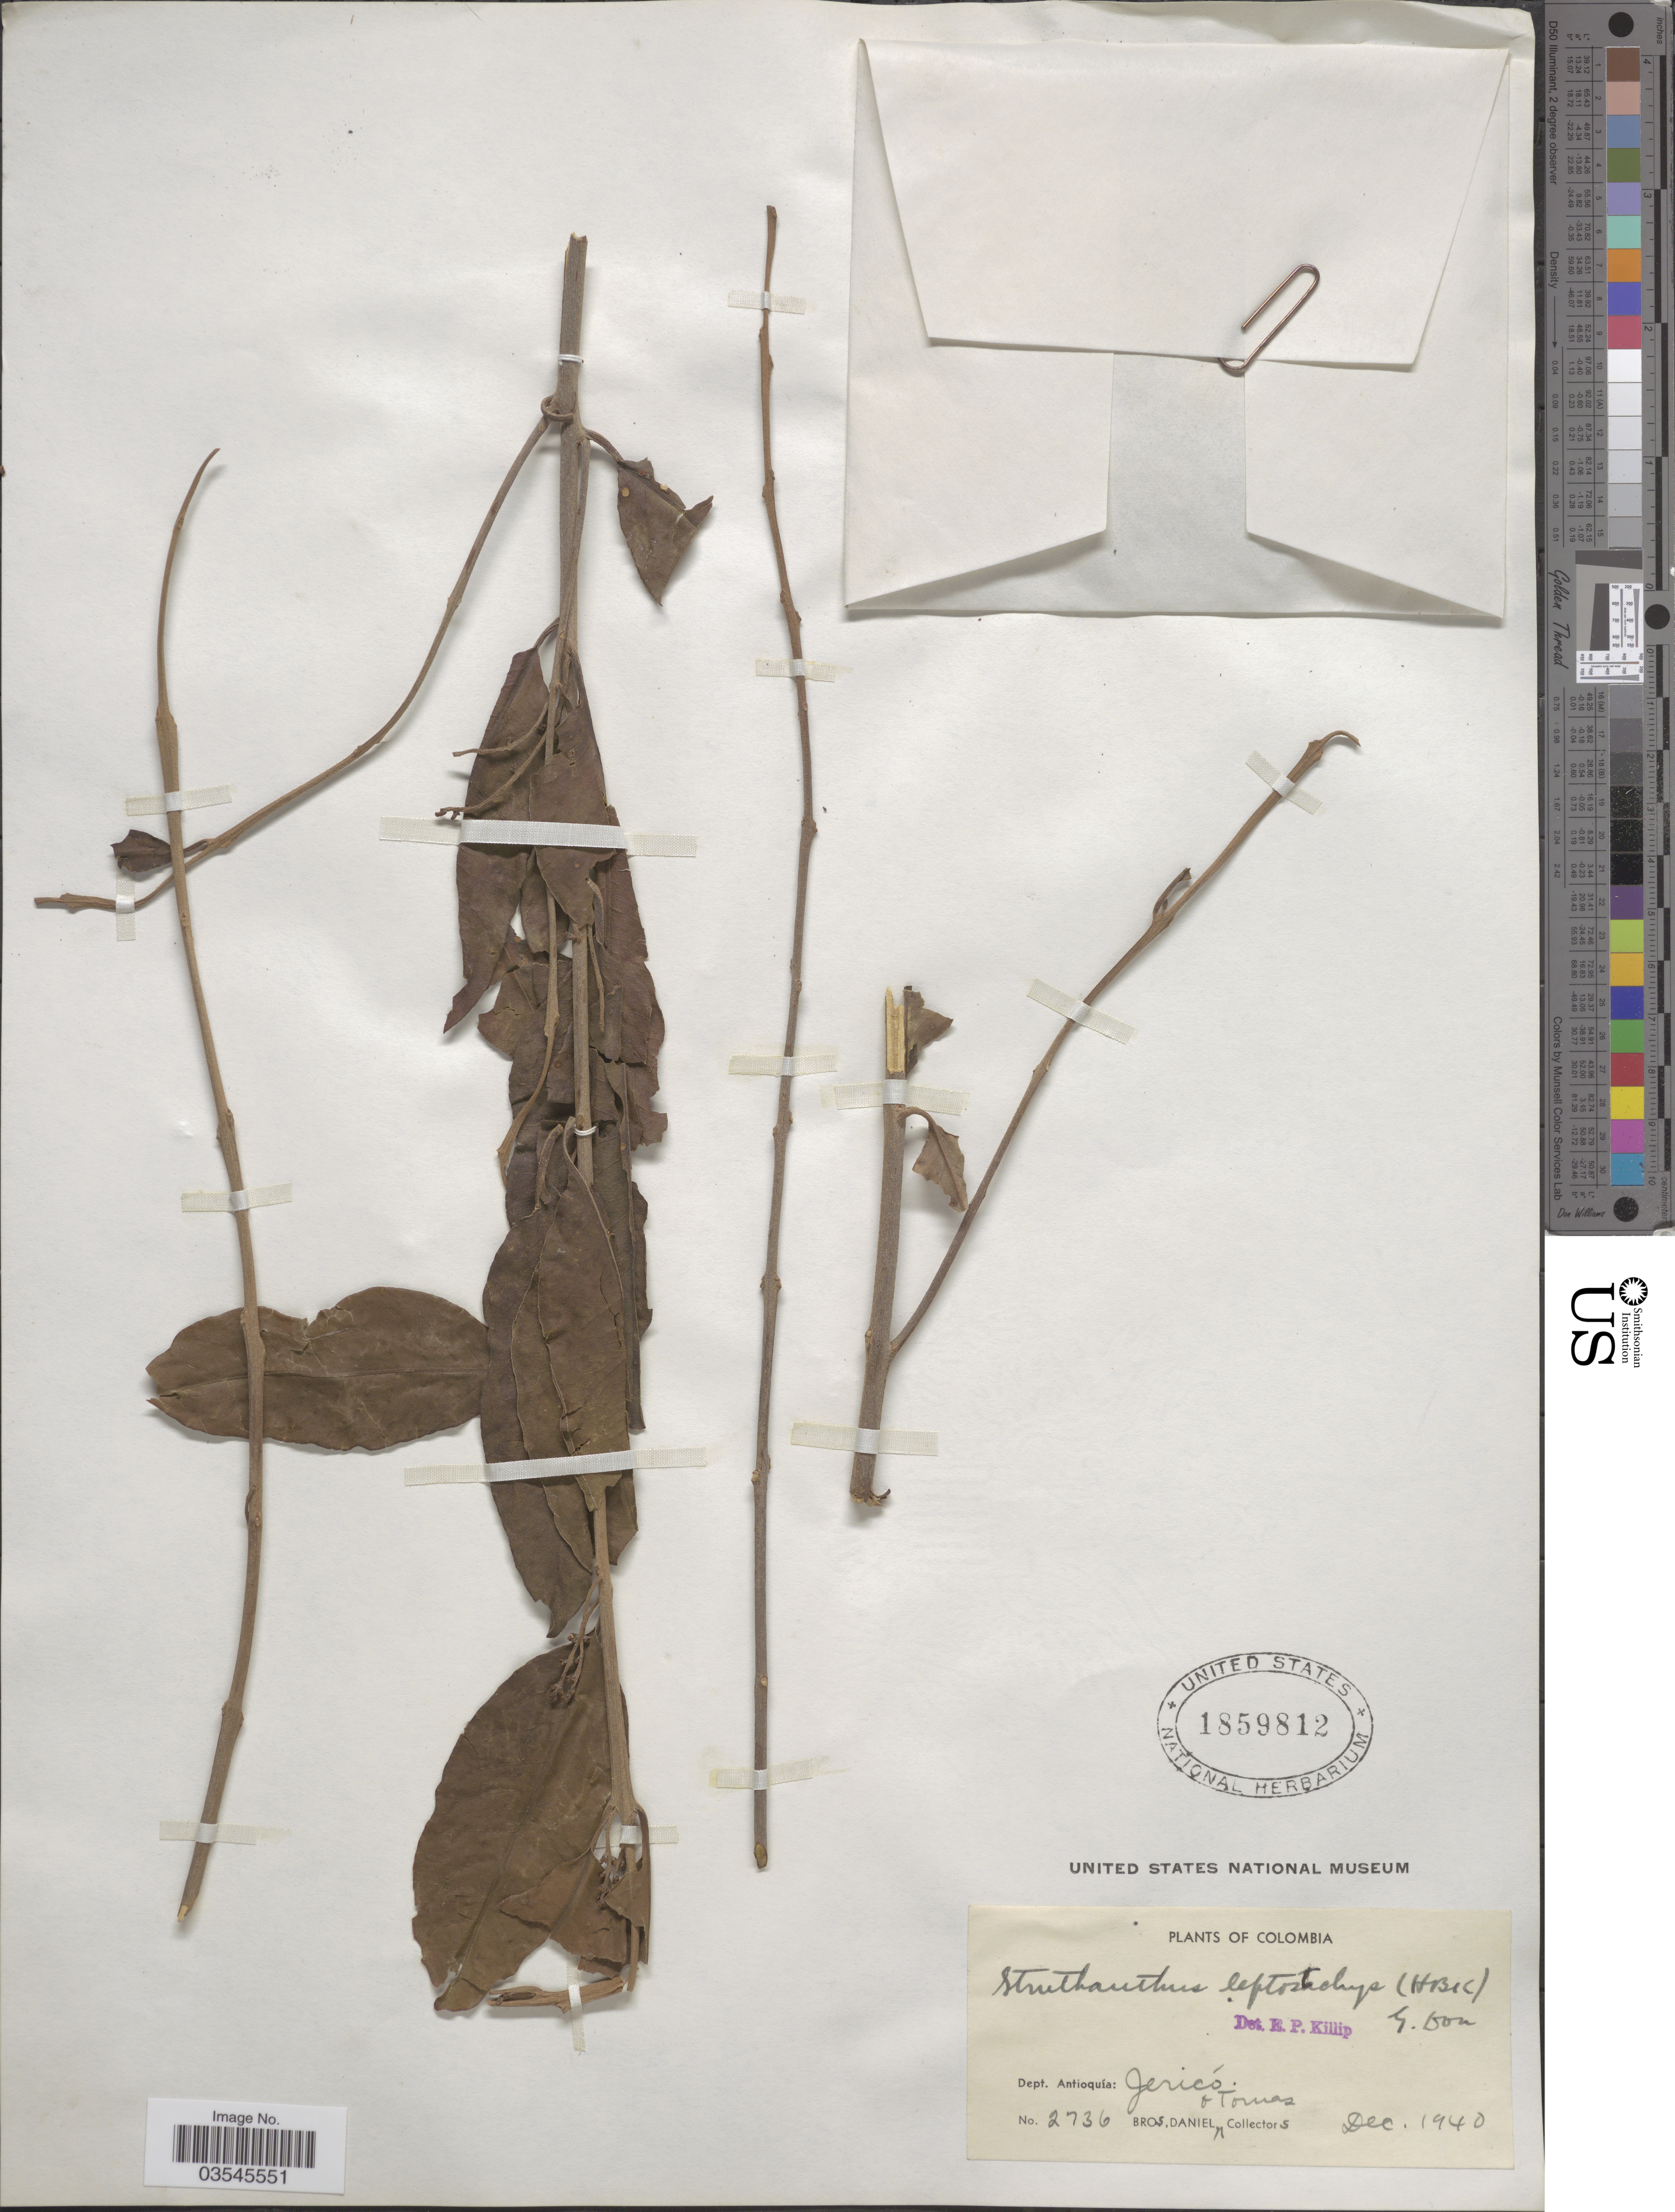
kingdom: Plantae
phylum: Tracheophyta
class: Magnoliopsida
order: Santalales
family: Loranthaceae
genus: Struthanthus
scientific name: Struthanthus sp.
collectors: Bro. Daniel & B. Tomas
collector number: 2736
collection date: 1940-12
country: Colombia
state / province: Antioquia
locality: Dept. Antioquía: Jericó.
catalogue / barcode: US 1859812